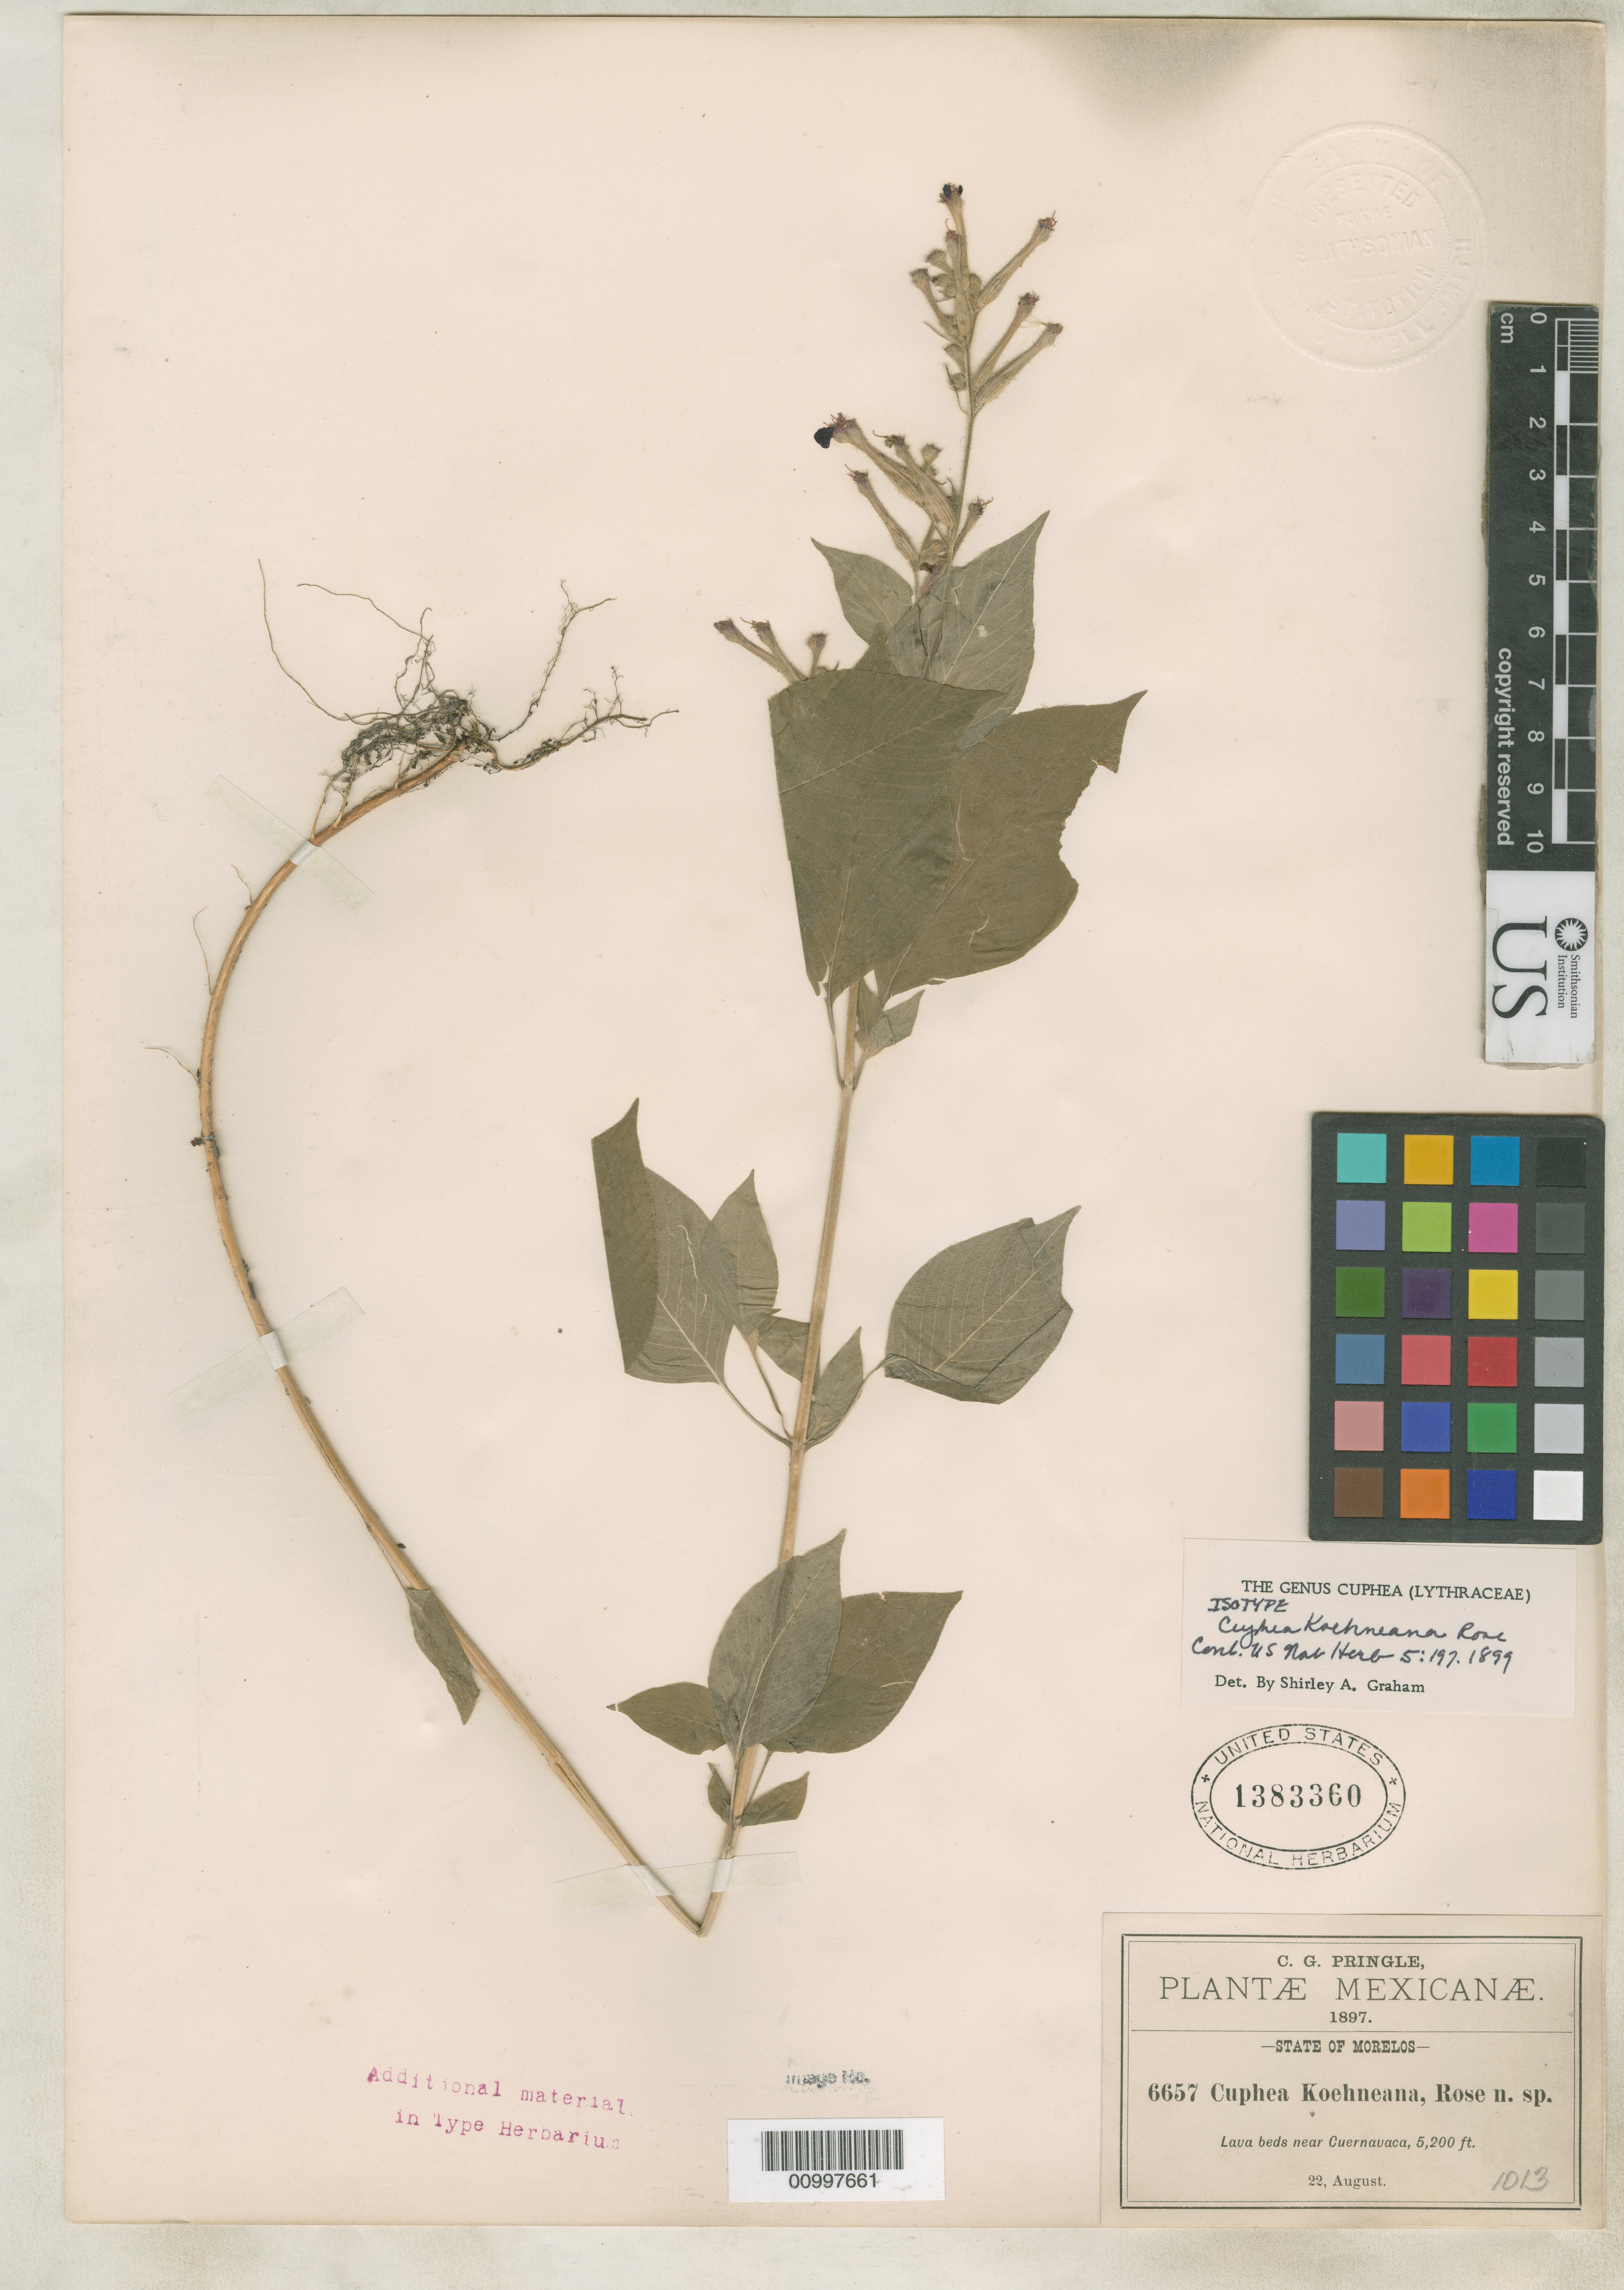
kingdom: Plantae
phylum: Tracheophyta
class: Magnoliopsida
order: Myrtales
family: Lythraceae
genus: Cuphea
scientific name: Cuphea koehneana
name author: Rose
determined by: Graham, Shirley Ann Tousch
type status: Isotype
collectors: C. G. Pringle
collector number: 6657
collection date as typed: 22 Aug 1897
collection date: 1897-08-22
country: Mexico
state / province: Morelos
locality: Lava beds near Cuernavaca.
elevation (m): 1585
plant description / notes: Specimen ex John Donnell Smith herbarium.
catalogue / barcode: US 1383360